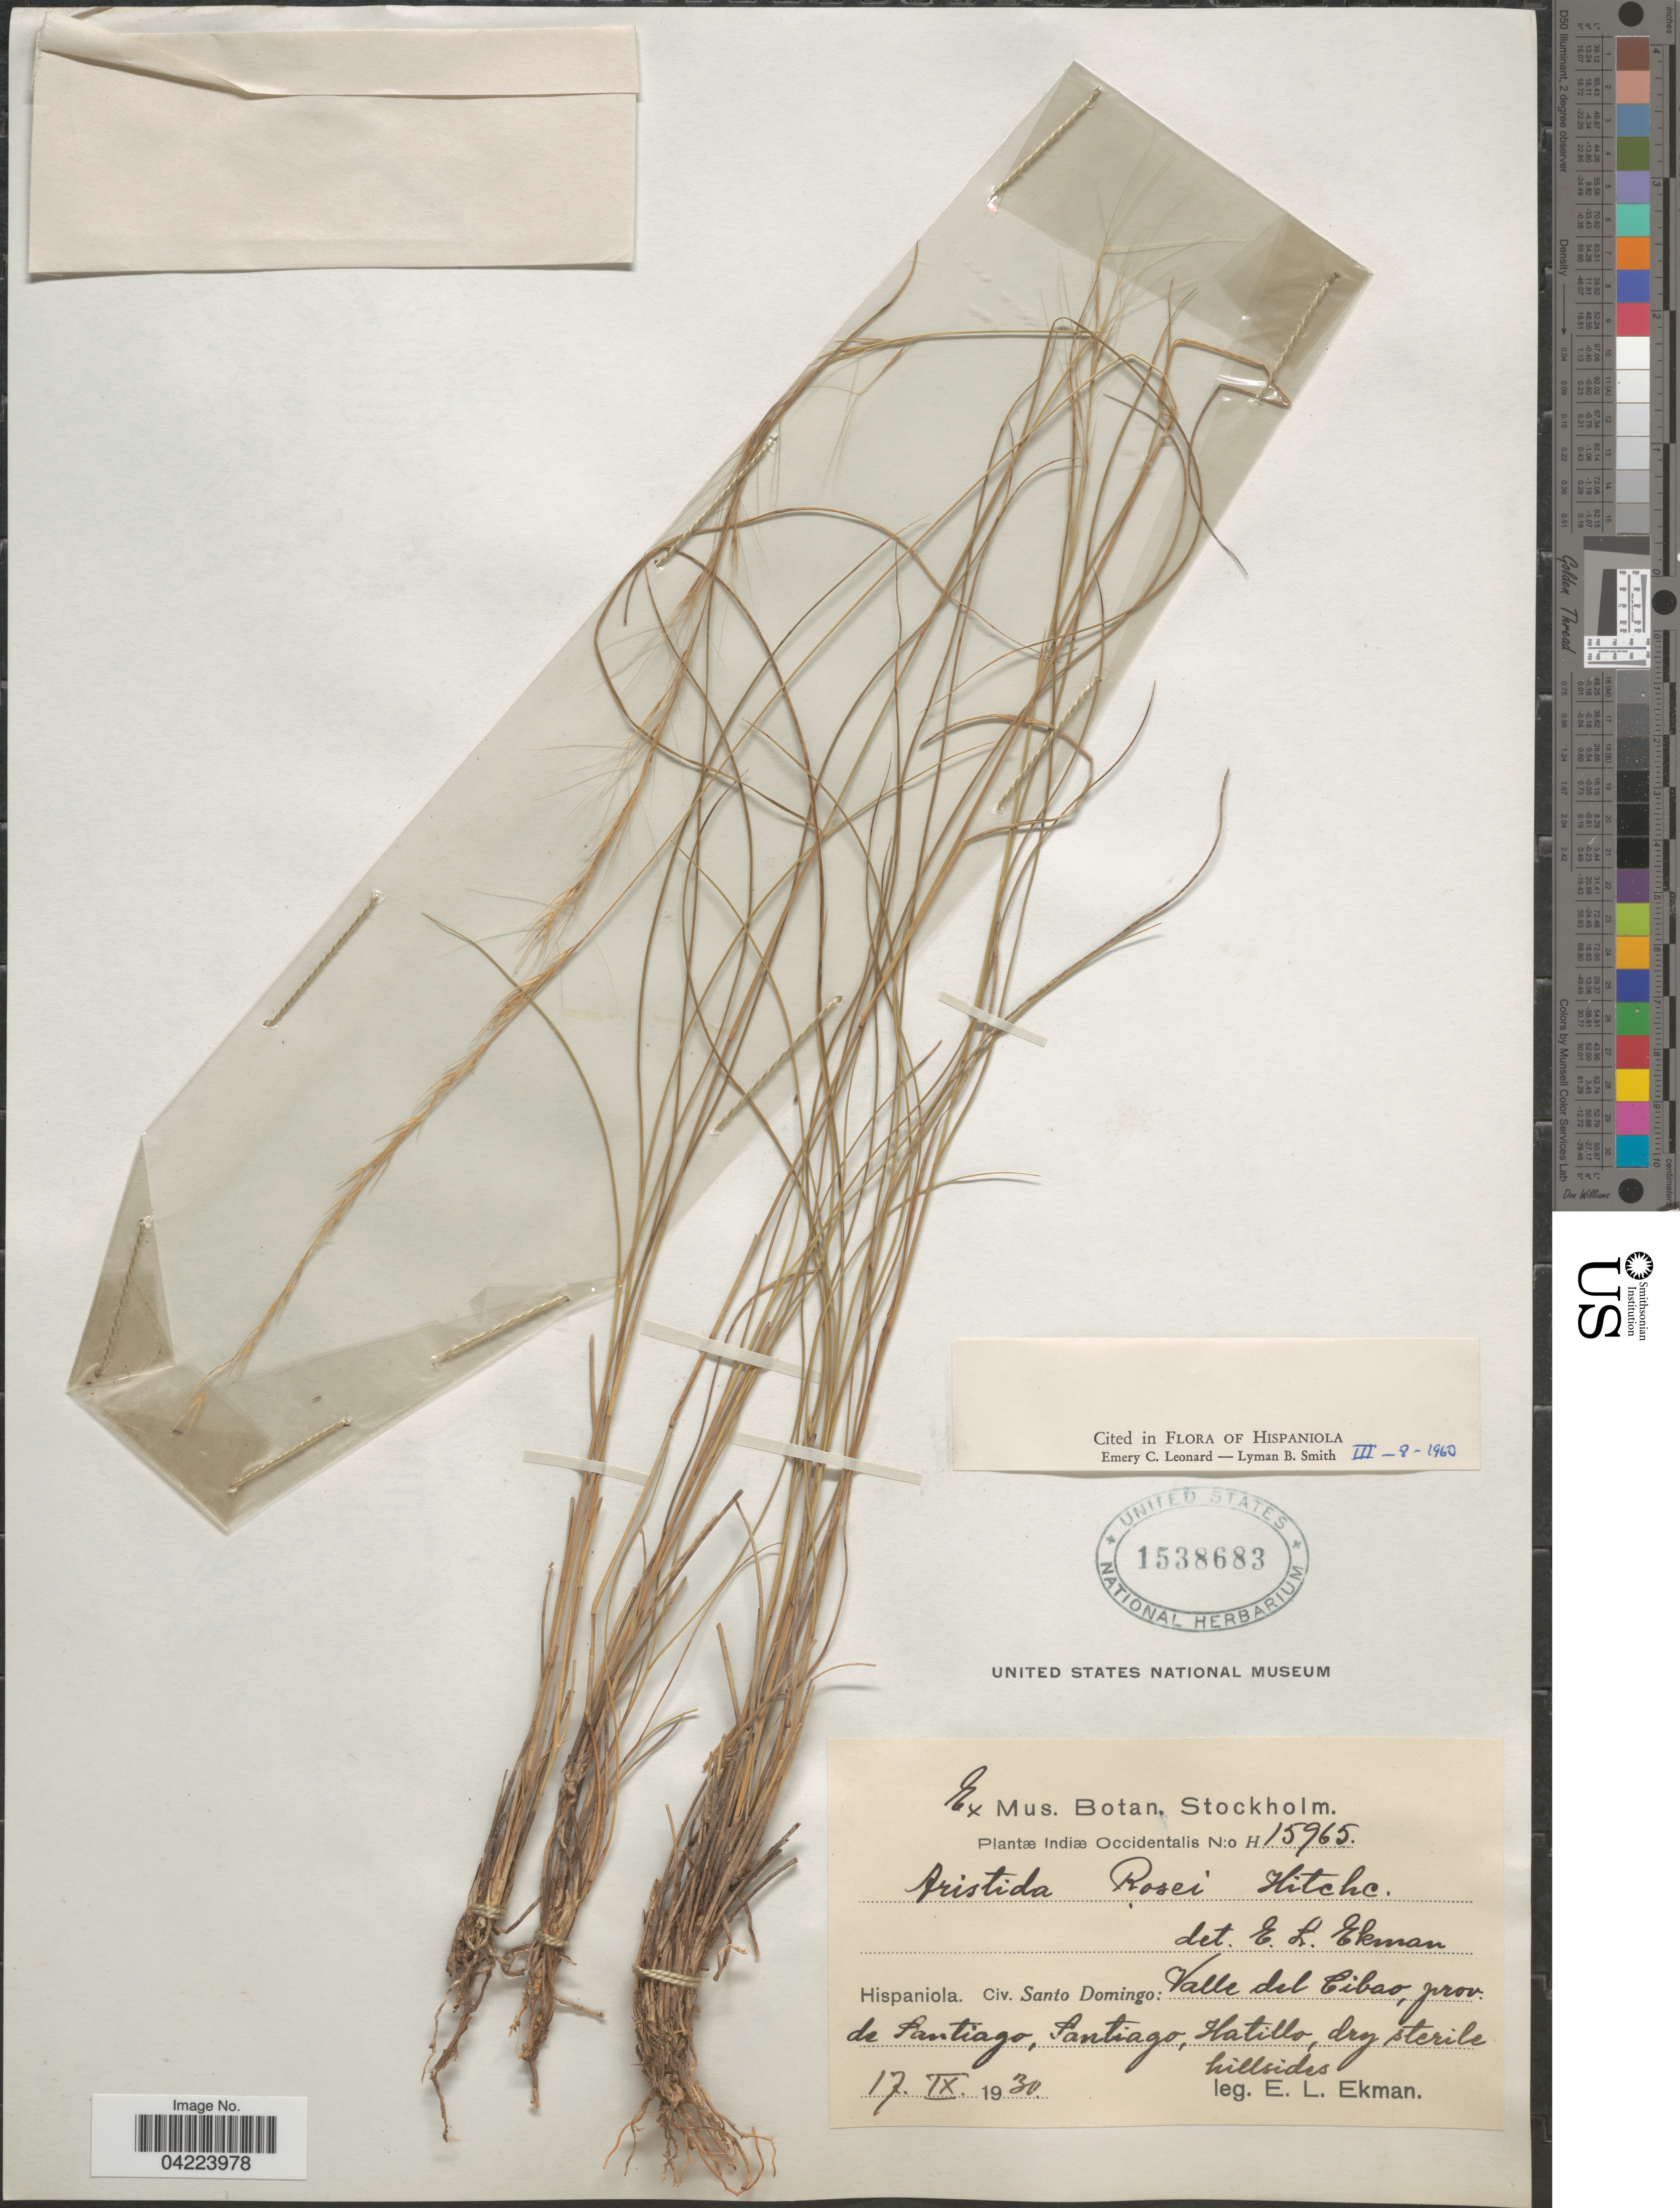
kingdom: Plantae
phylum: Tracheophyta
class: Liliopsida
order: Poales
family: Poaceae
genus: Aristida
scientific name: Aristida rosei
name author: Hitchc.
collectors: E. L. Ekman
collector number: H15965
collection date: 1930-09-17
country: Dominican Republic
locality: Indiæ Occidentalis. Hispaniola. Civ. Santo Domingo: Valle del Cibao, prov de Santiago, Santiago, Hatillo, dry sterile hillsides.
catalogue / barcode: US 1538683